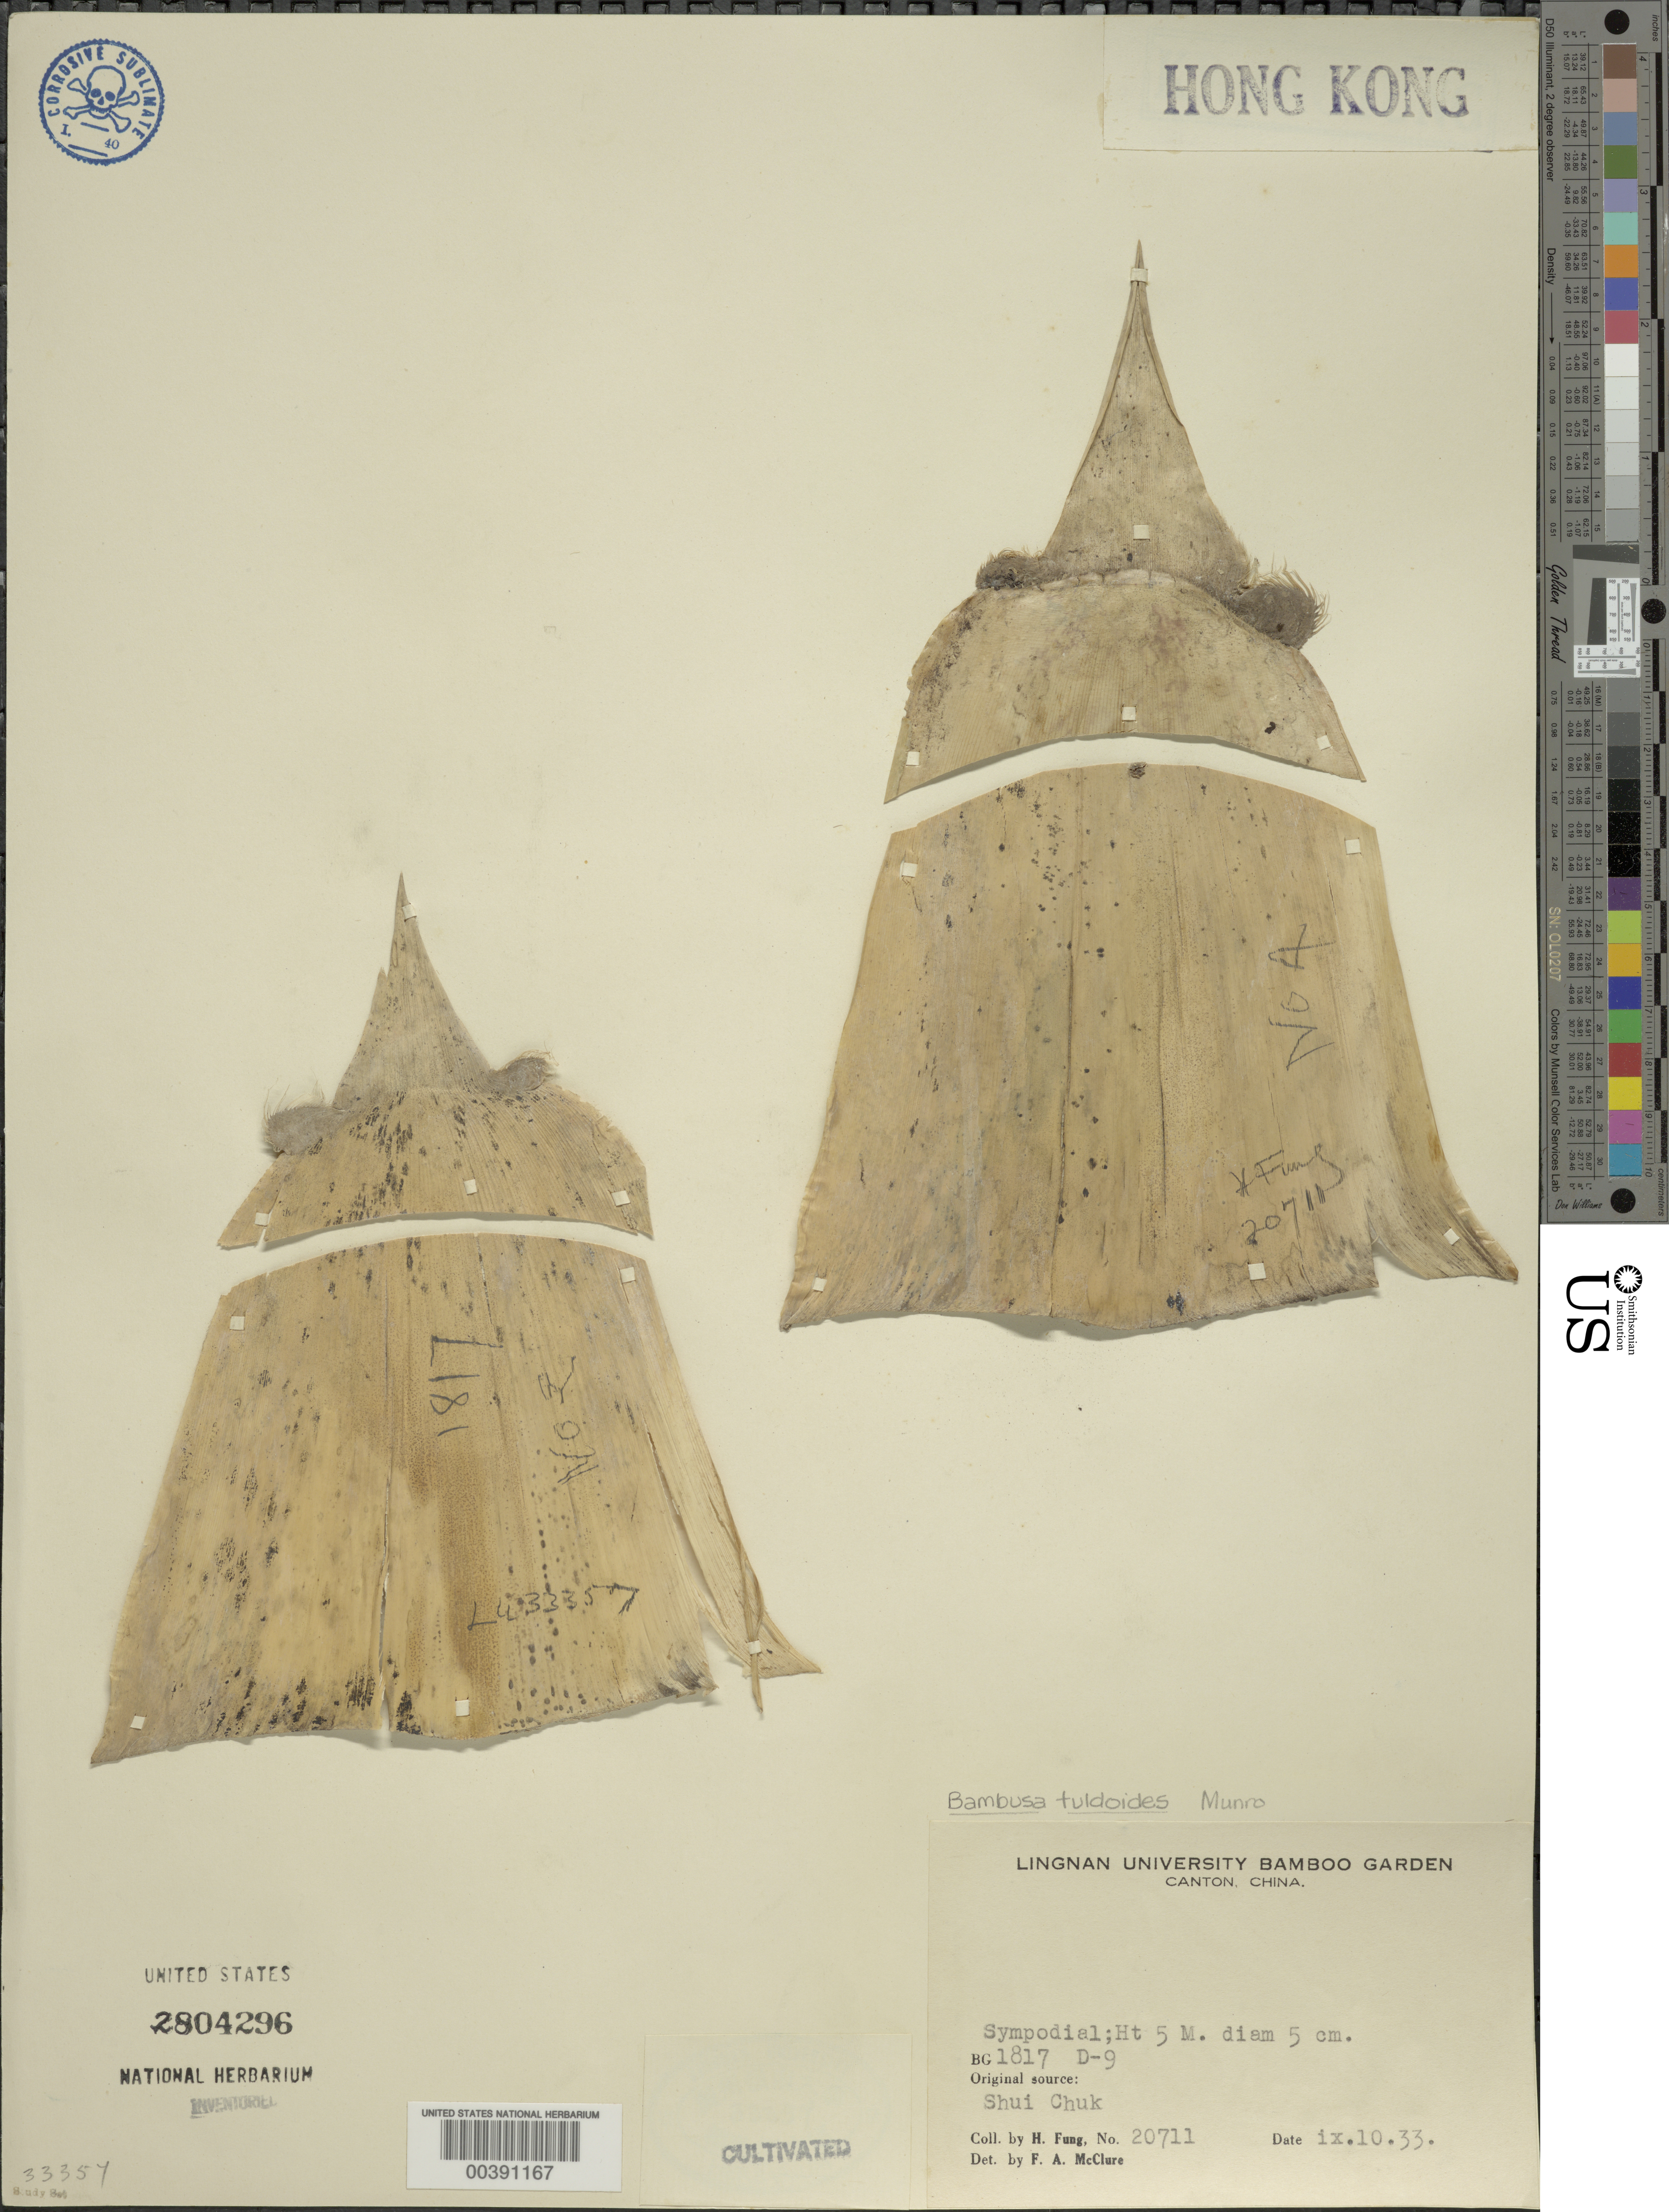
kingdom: Plantae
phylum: Tracheophyta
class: Liliopsida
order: Poales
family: Poaceae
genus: Bambusa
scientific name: Bambusa tuldoides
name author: Munro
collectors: H. L. Fung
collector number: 20711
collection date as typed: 10 Sep 1933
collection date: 1933-09-10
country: China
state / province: Guangdong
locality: Lingnan univ. bg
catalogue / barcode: US 2804296